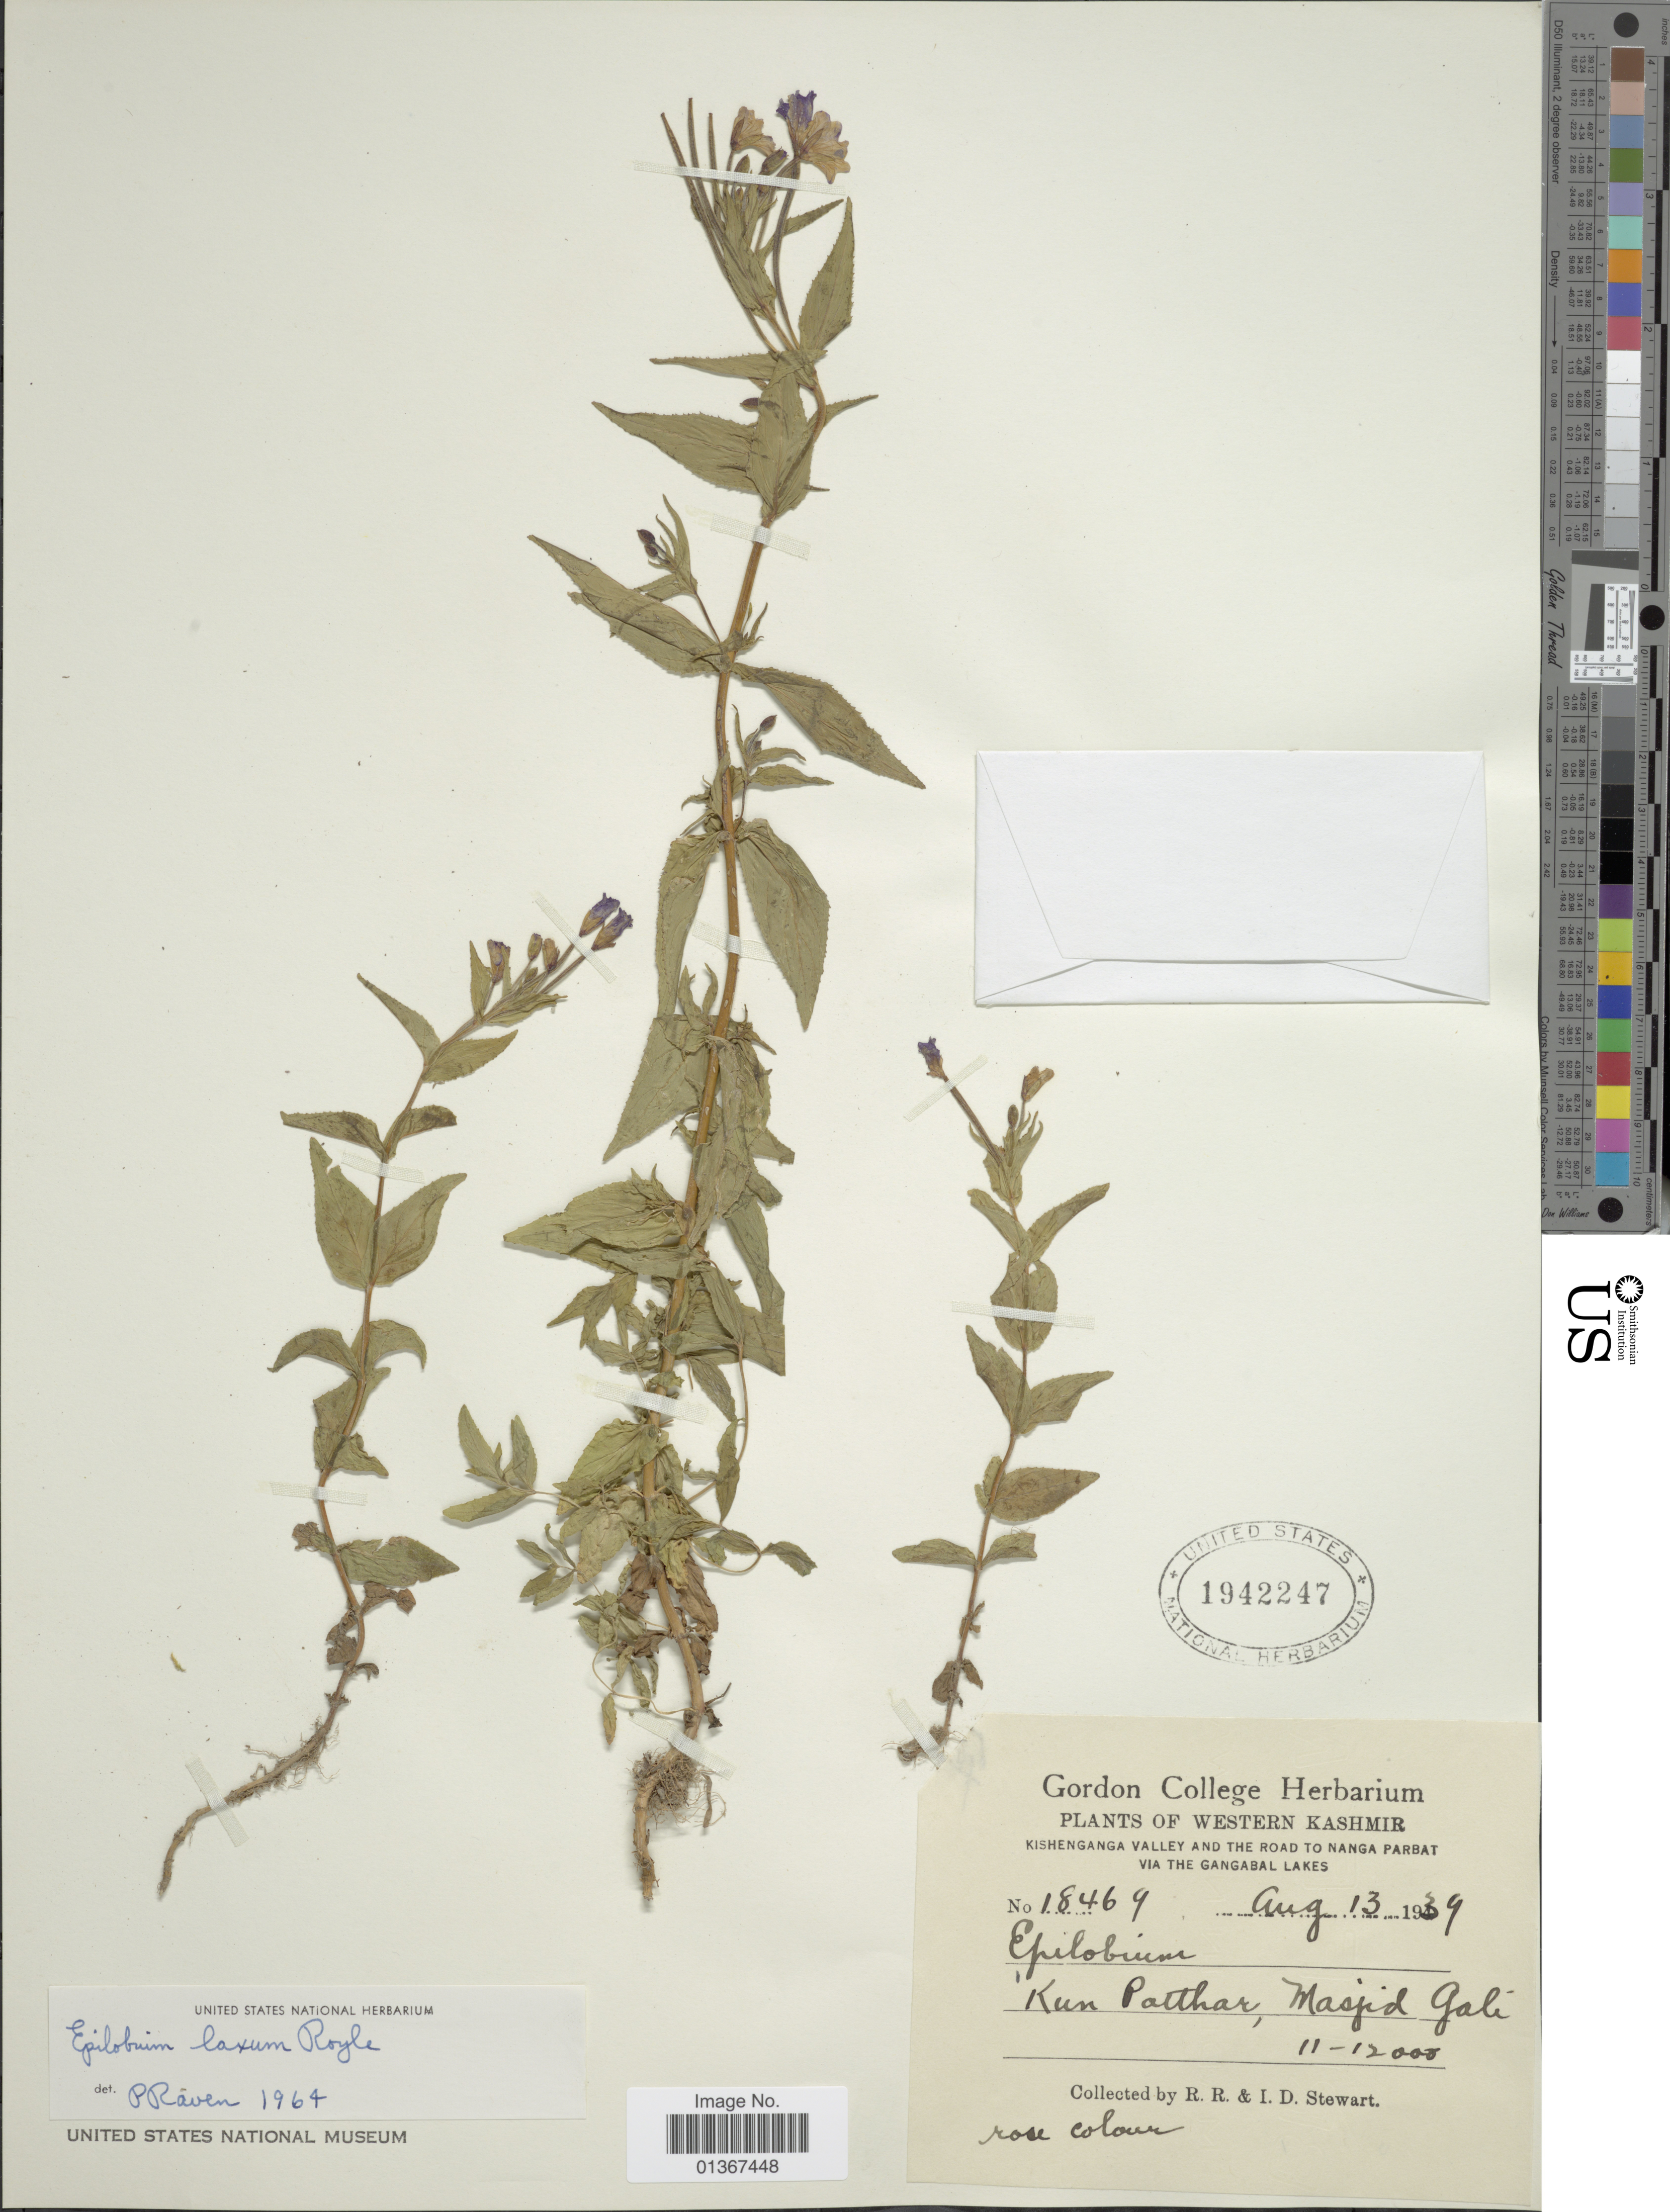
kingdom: Plantae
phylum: Tracheophyta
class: Magnoliopsida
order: Myrtales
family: Onagraceae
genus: Epilobium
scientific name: Epilobium laxum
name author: Royle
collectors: R. R. Stewart & I. Stewart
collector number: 18469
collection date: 1939-08-13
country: India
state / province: Jammu and Kashmir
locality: Western Kashmir. Kishenganga valley and the road to Nanga Parbat via the Gangabal Lakes. Kun Patthar, Masjid Gali.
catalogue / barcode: US 1942247